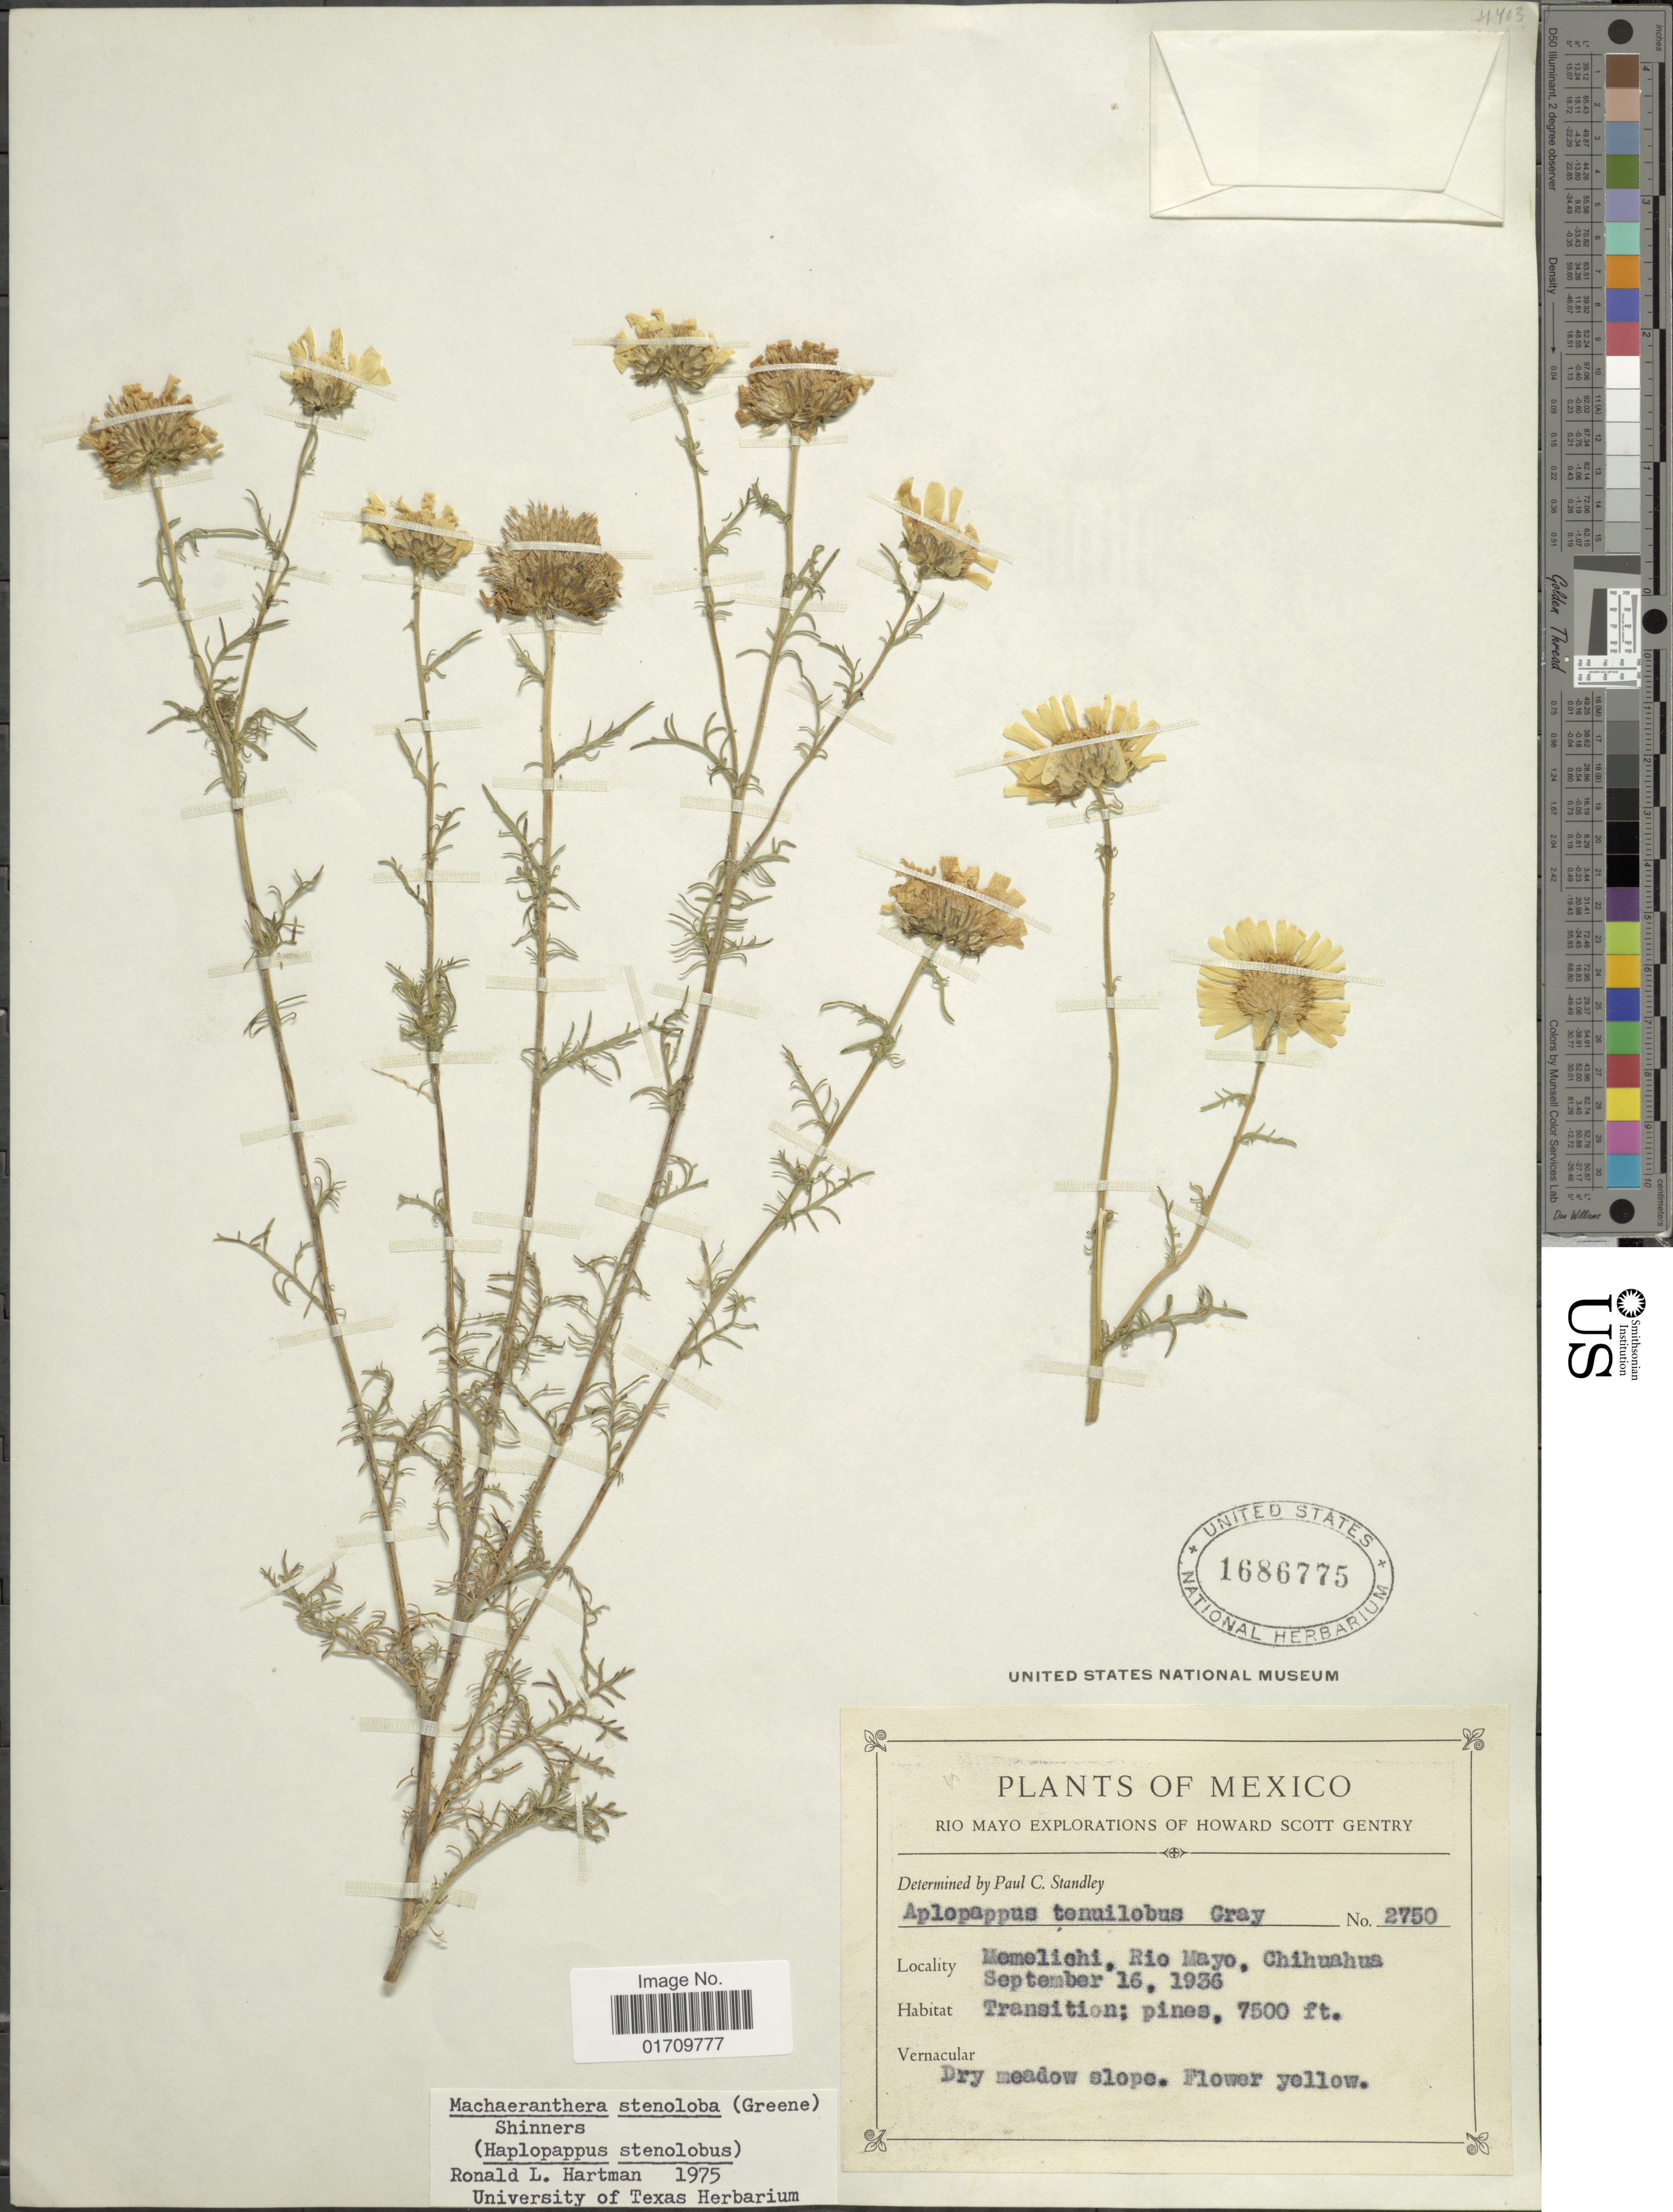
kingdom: Plantae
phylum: Tracheophyta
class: Magnoliopsida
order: Asterales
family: Asteraceae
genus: Machaeranthera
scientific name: Machaeranthera stenoloba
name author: (Greene) Shinners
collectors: P. C. Standley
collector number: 2750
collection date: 1936-09-16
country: Mexico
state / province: Chihuahua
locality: Memelichi, Rio Mayo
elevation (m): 2286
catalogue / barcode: US 1686775